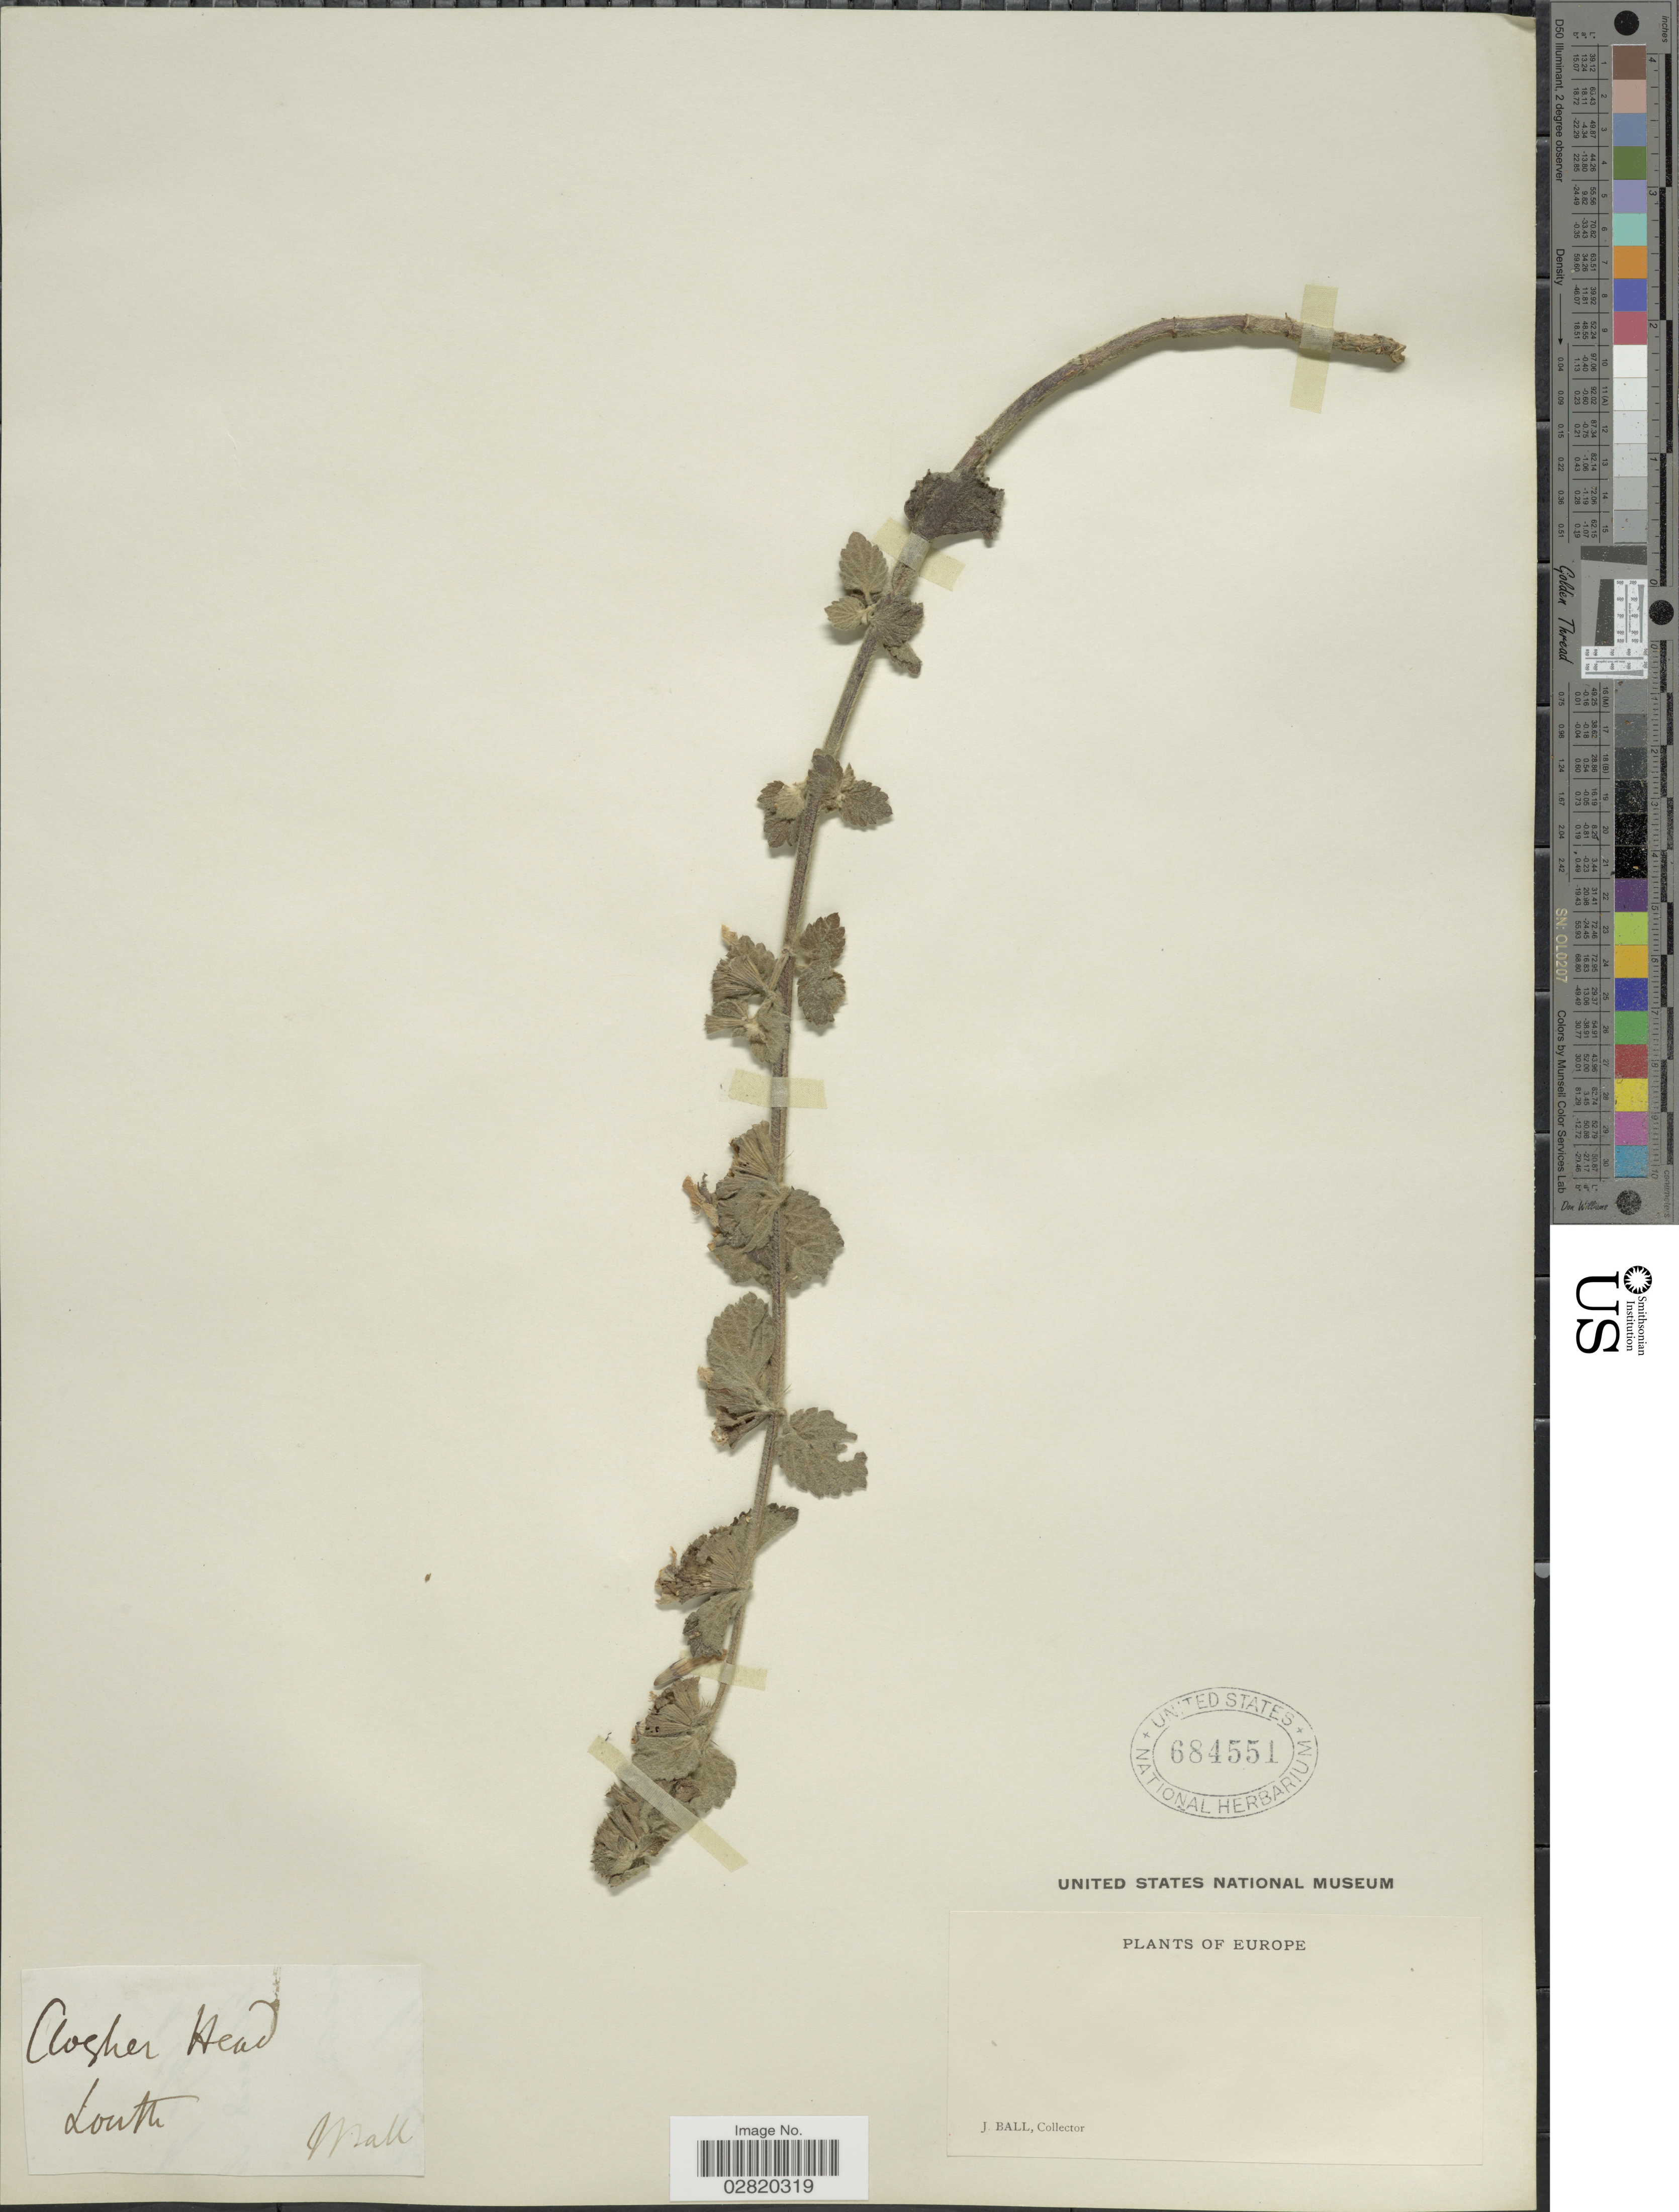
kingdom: Plantae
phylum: Tracheophyta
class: Magnoliopsida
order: Lamiales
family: Lamiaceae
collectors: J. Ball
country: Ireland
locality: Europe. Clogherhead. Louth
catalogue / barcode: US 684551